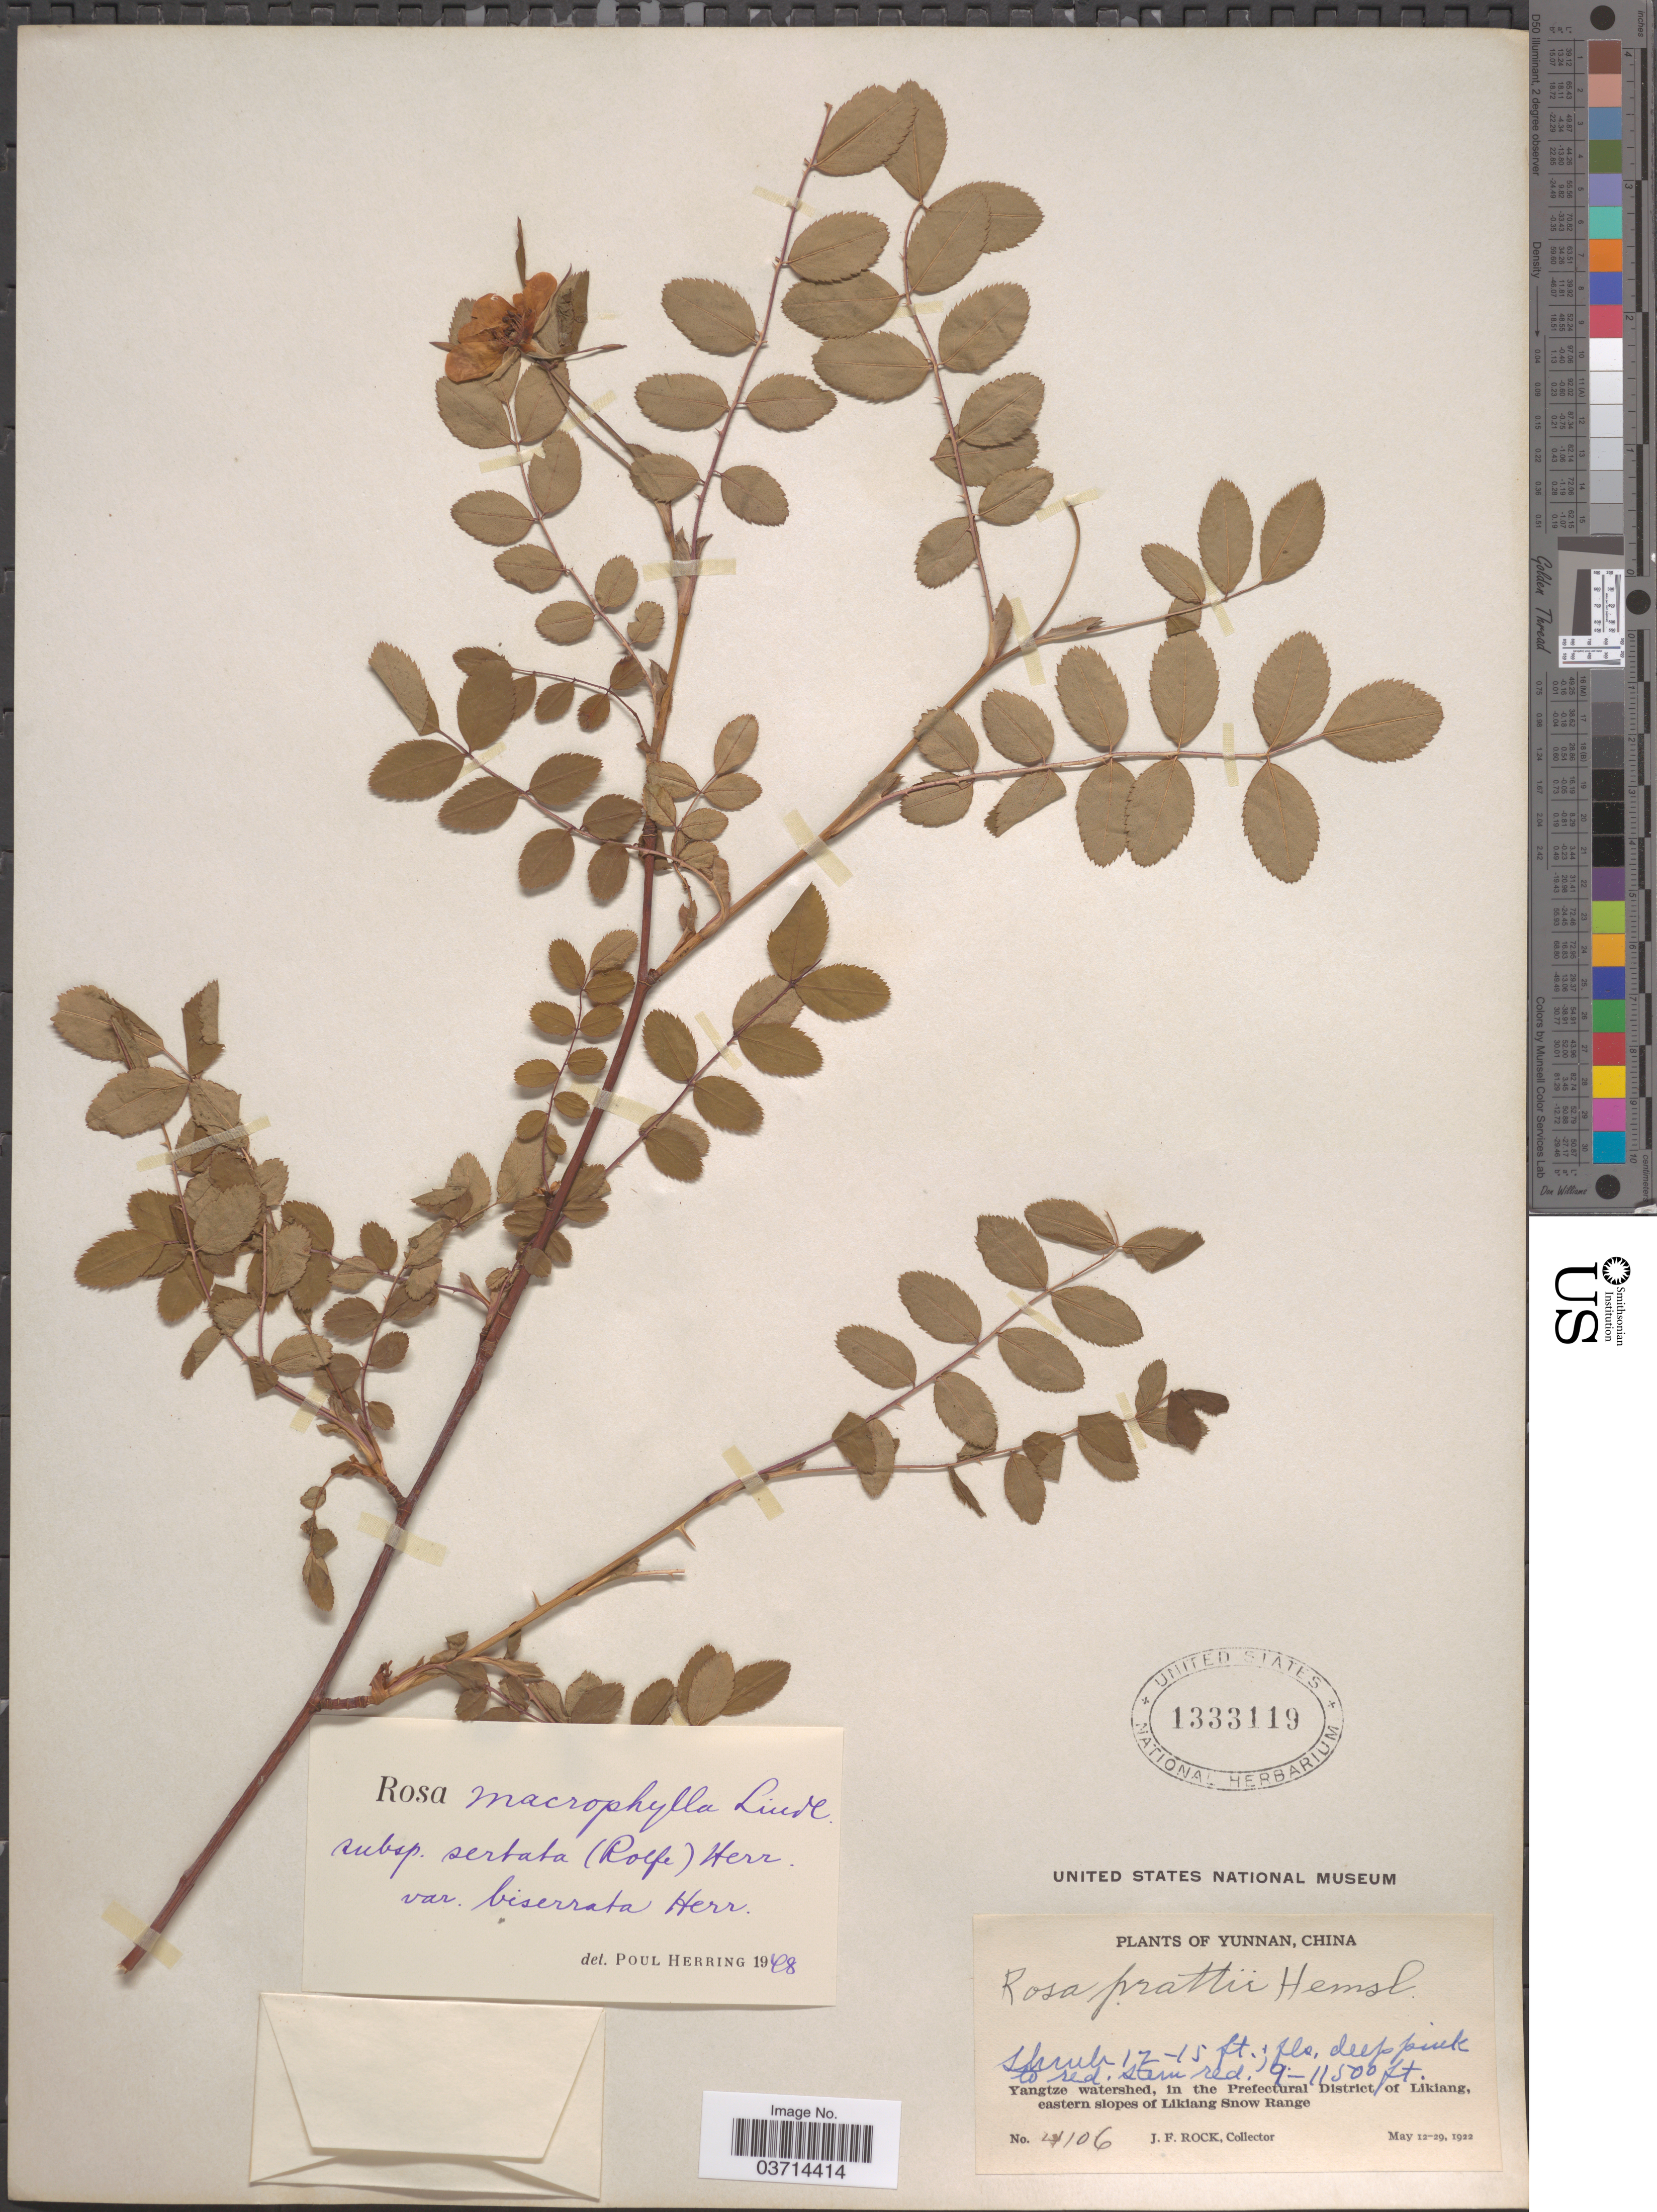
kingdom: Plantae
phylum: Tracheophyta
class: Magnoliopsida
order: Rosales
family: Rosaceae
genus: Rosa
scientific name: Rosa sertata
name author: Rolfe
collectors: J. Rock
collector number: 4106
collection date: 1922-05-12/1922-05-29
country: China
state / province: Yunnan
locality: Yangtze watershed, in the Prefectural District of Likiang, eastern slopes of Likiang Snow Range.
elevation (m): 2743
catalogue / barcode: US 1333119